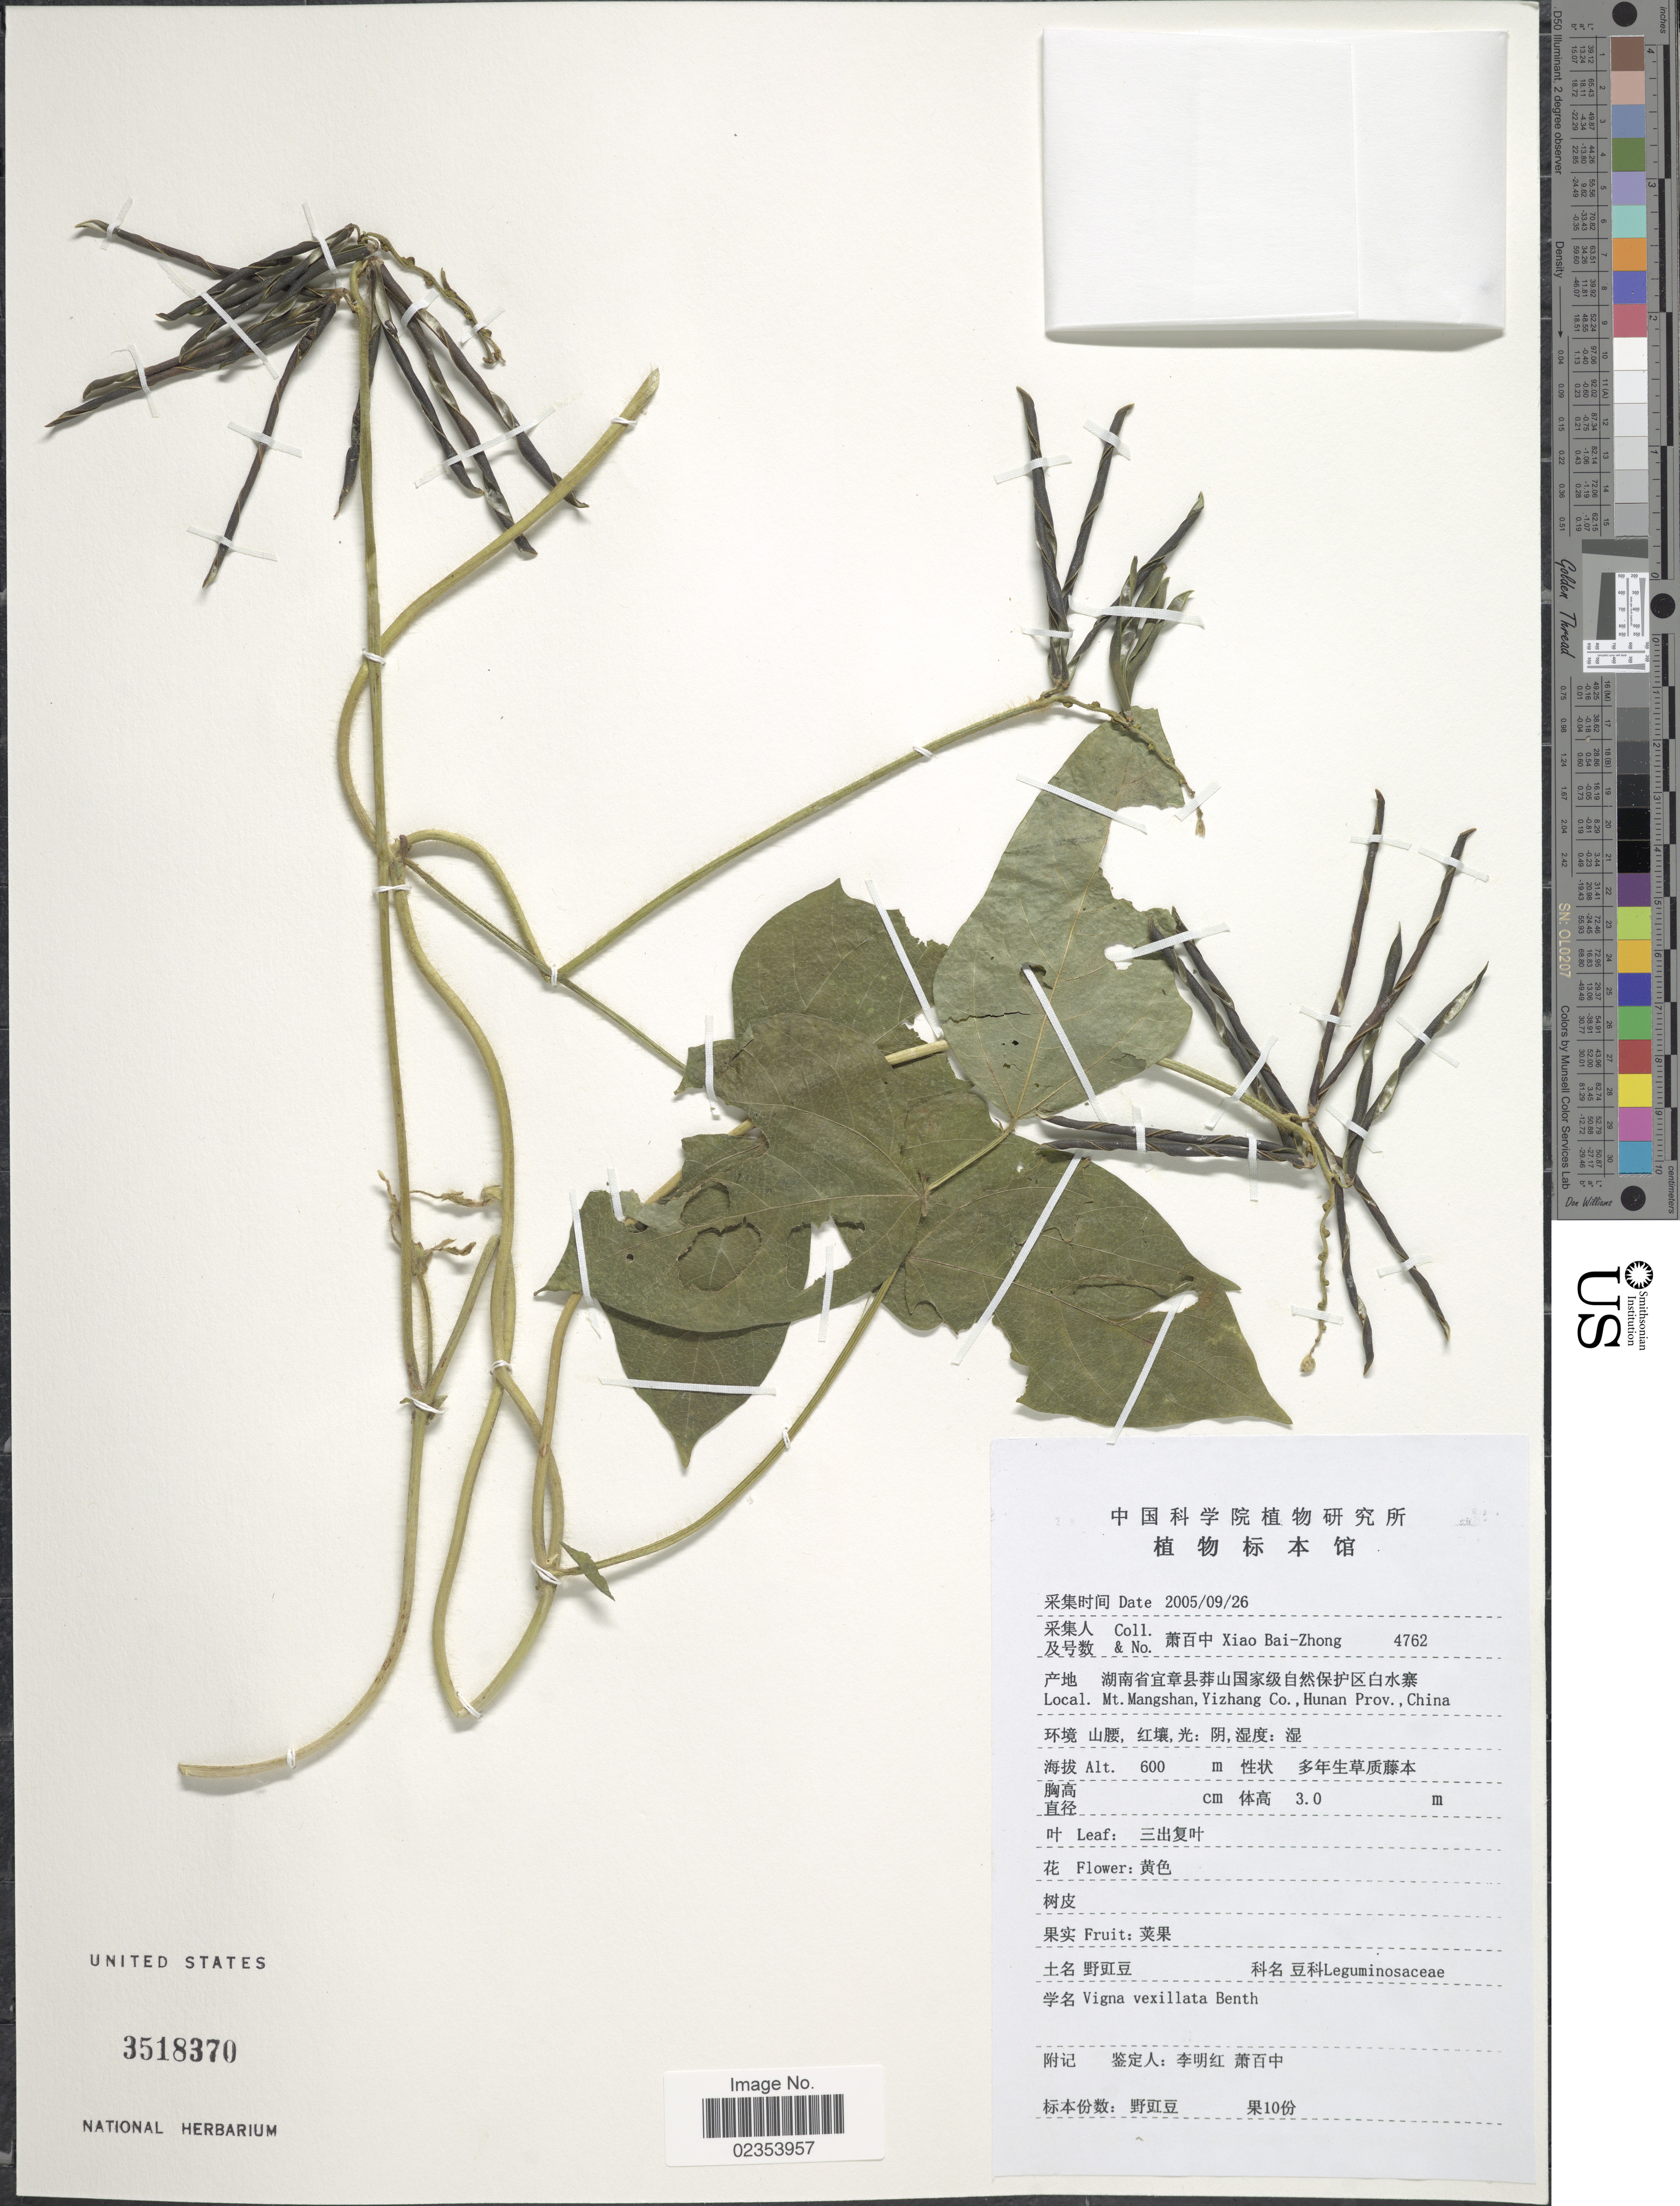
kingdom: Plantae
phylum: Tracheophyta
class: Magnoliopsida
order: Fabales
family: Fabaceae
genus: Vigna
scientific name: Vigna vexillata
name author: (L.) A. Rich.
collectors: B. Z. Xiao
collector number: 4762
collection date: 2005-09-26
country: China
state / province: Hunan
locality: Mt. Mangshan, Yizhang Co.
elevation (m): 600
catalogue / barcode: US 3518370